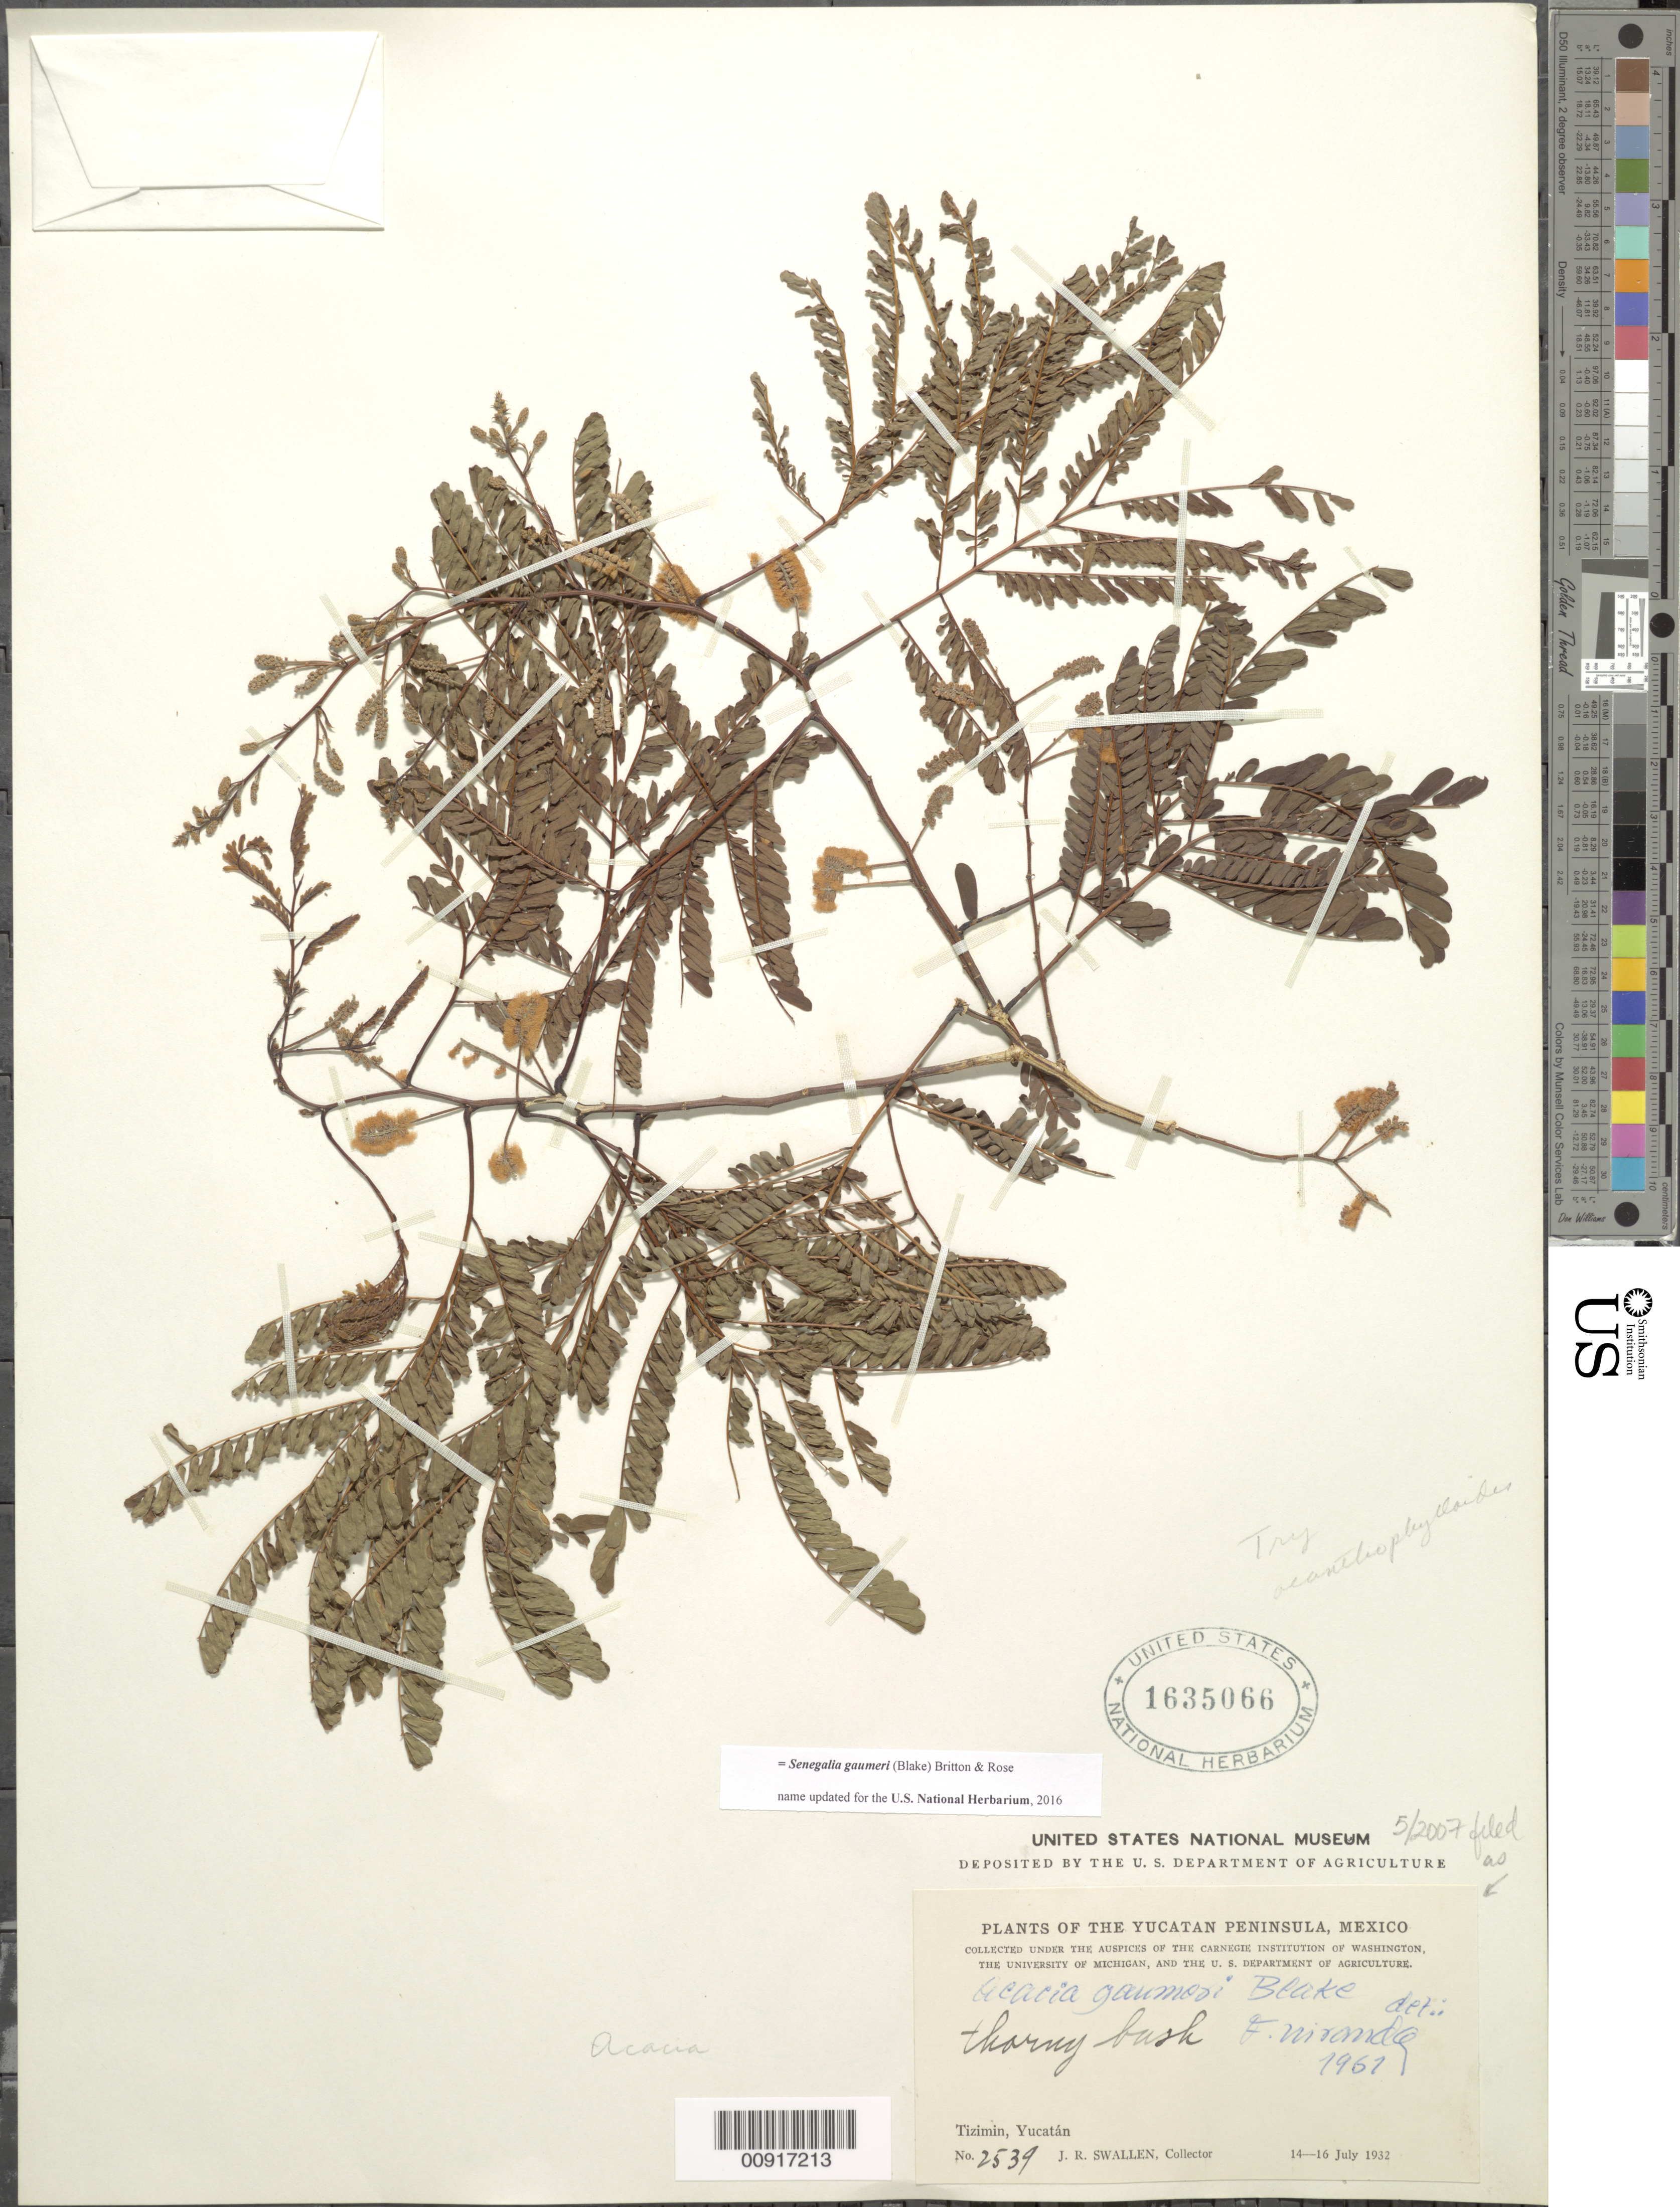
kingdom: Plantae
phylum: Tracheophyta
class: Magnoliopsida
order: Fabales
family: Fabaceae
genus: Senegalia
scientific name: Senegalia gaumeri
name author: (S.F. Blake) Britton & Rose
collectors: J. R. Swallen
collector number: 2539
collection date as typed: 14 Jul 1932 to 16 Jul 1932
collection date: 1932-07-14/1932-07-16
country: Mexico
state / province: Yucatán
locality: Tizimin, Yucatán.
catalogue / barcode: US 1635066